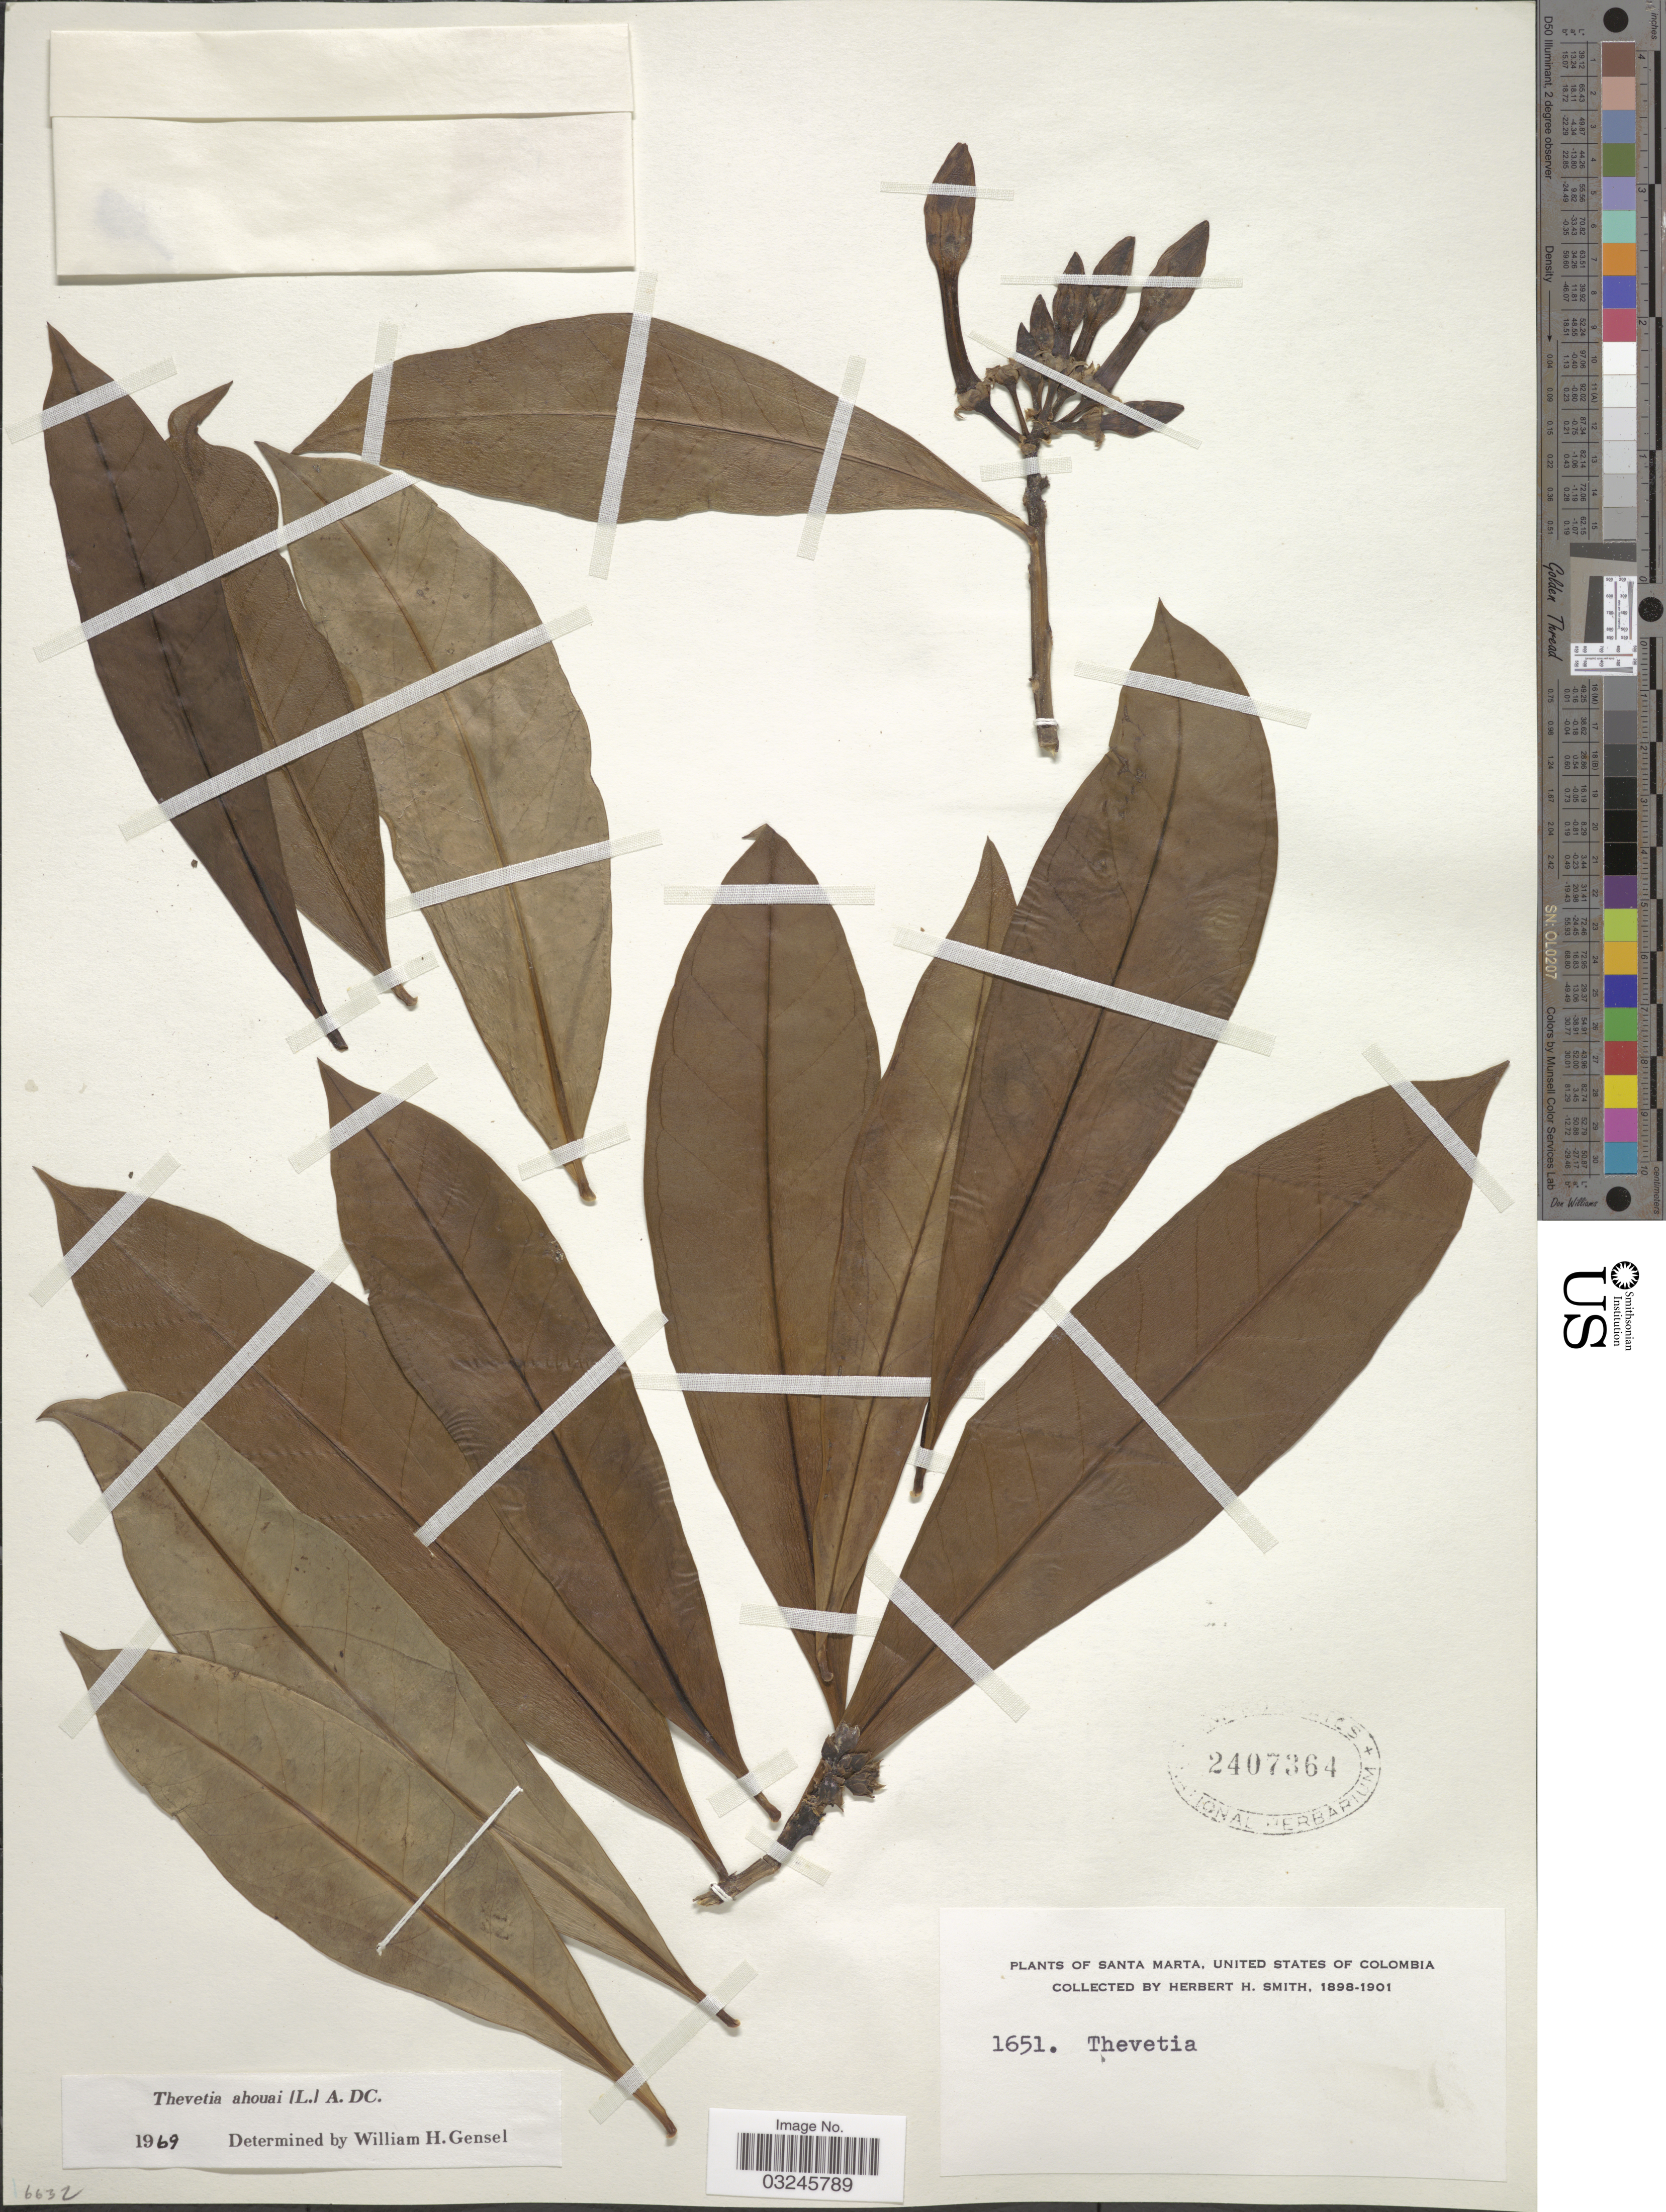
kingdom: Plantae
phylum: Tracheophyta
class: Magnoliopsida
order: Gentianales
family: Apocynaceae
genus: Thevetia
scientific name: Thevetia ahouai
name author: (L.) A. DC.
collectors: Herbert H. Smith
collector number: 1651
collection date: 1898/1901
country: Colombia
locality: Santa Marta, United States of Colombia.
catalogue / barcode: US 2407364